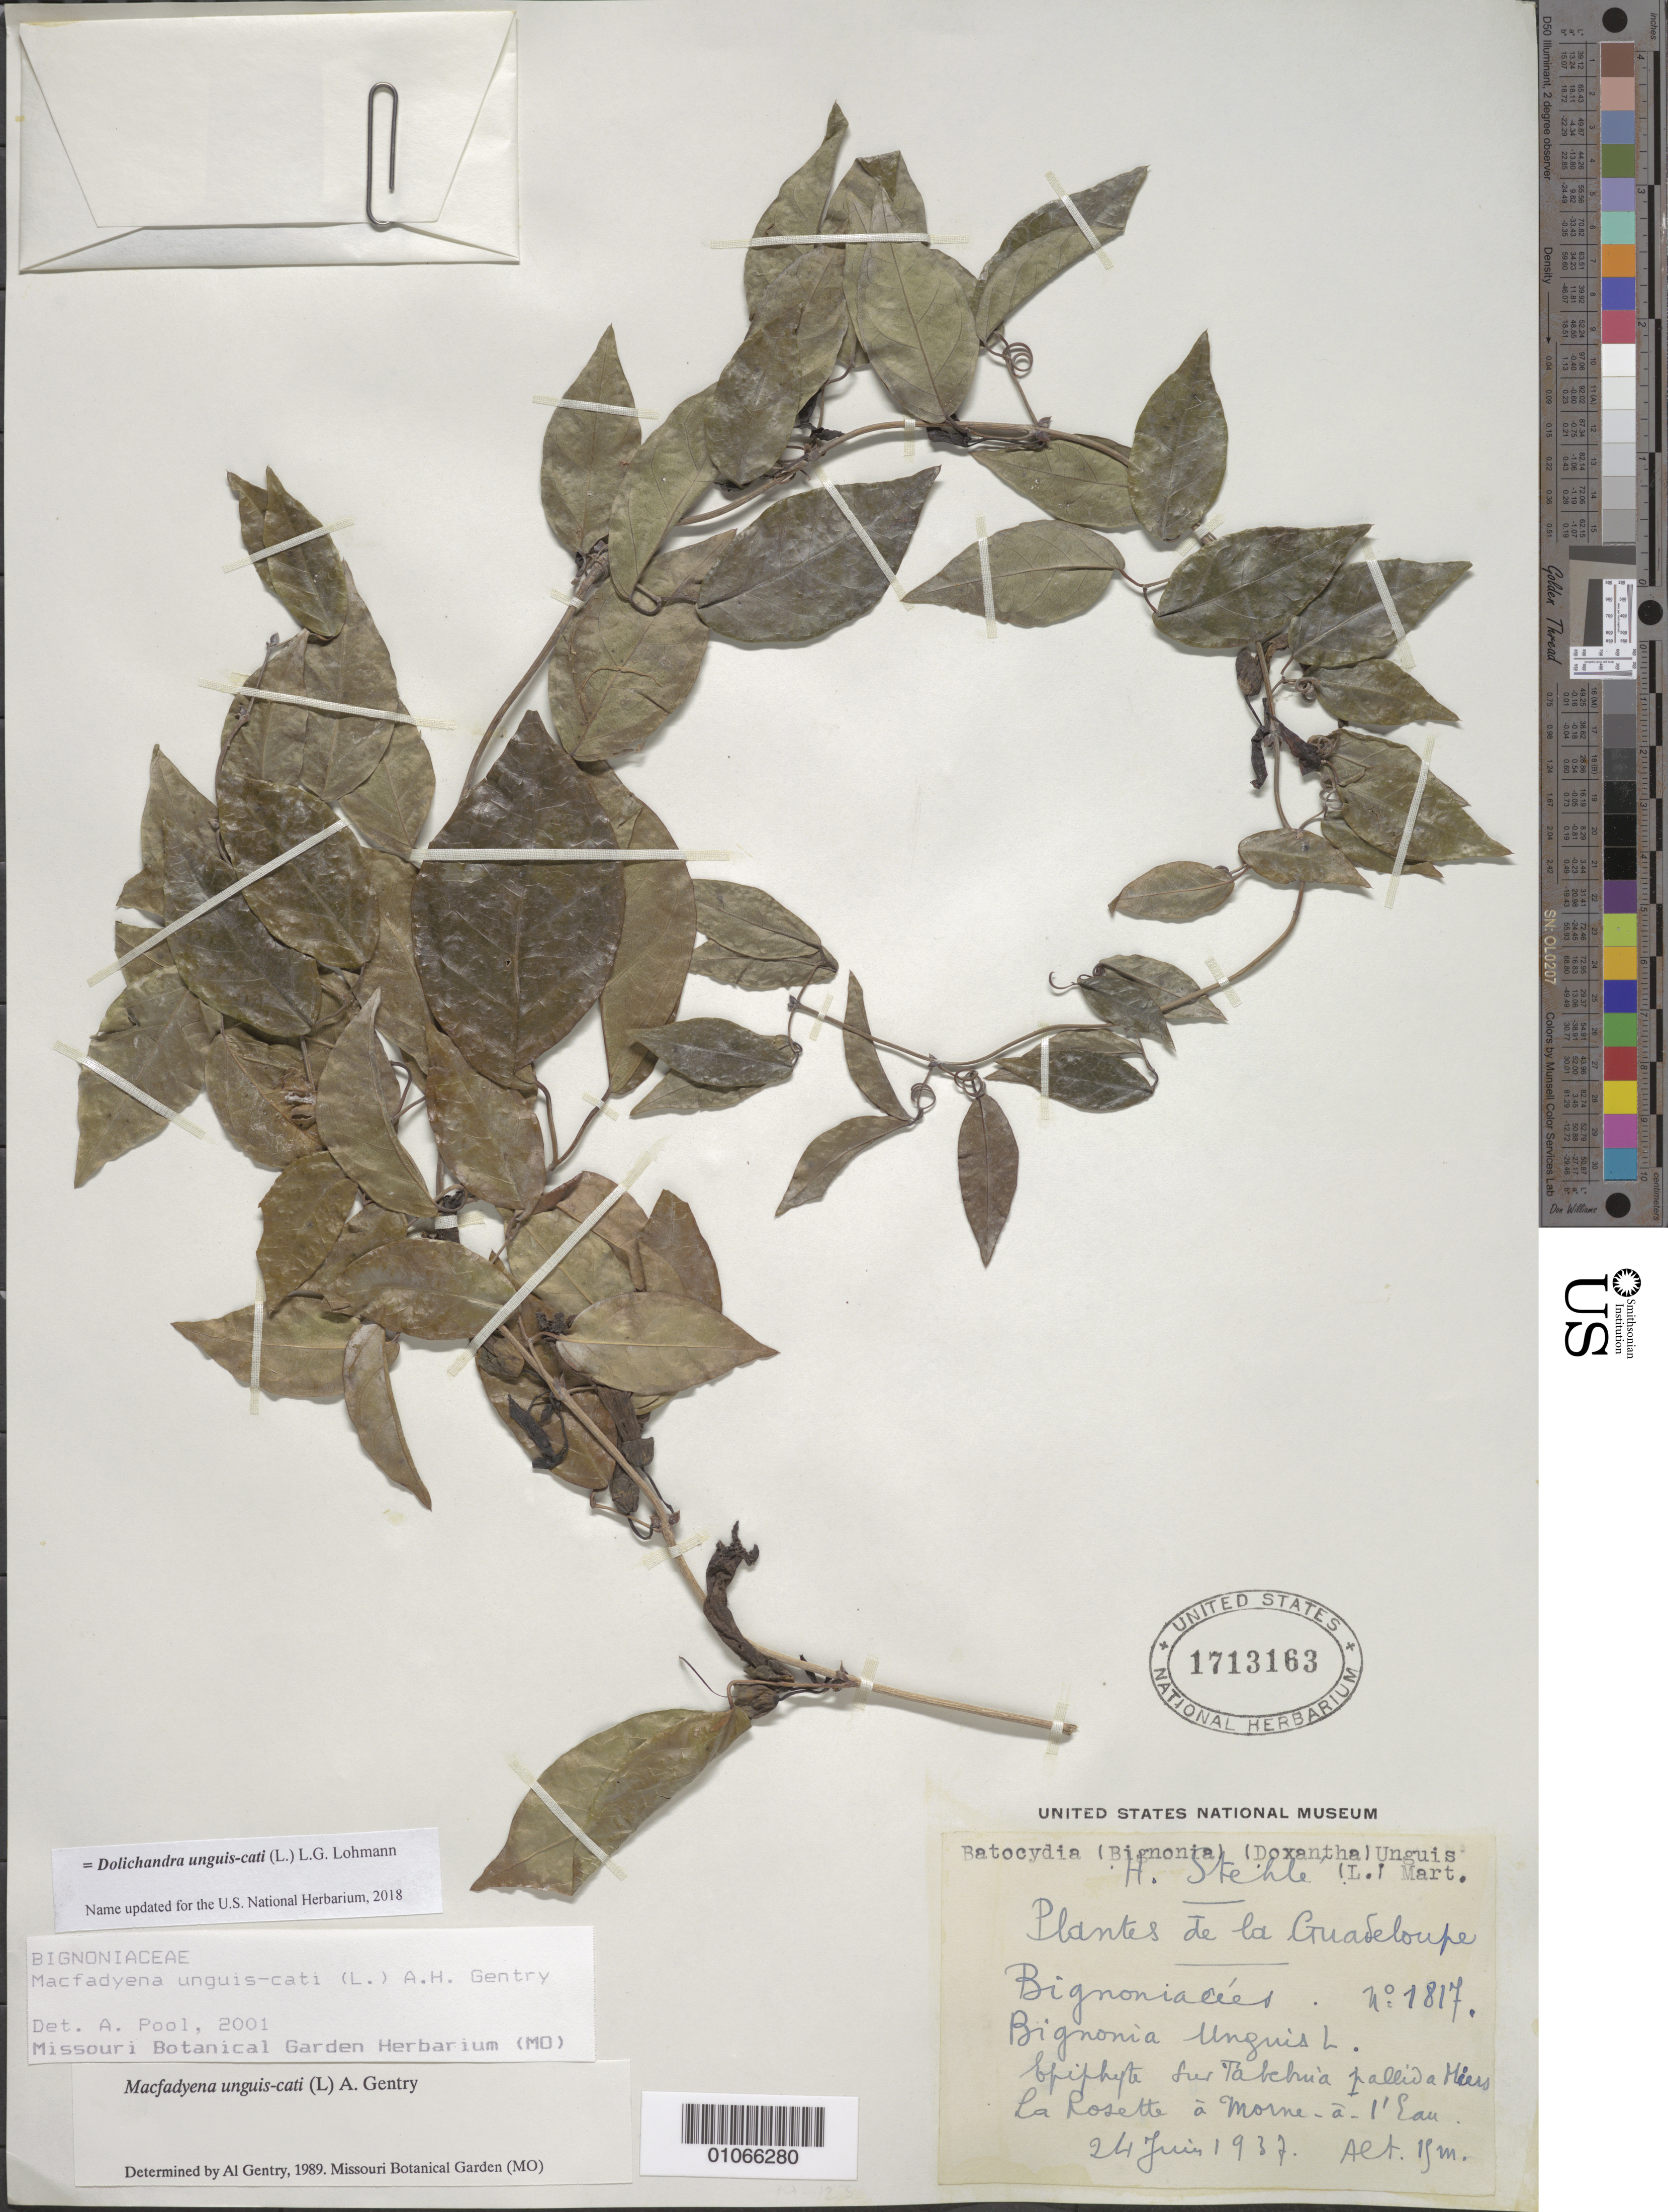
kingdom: Plantae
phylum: Tracheophyta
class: Magnoliopsida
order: Lamiales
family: Bignoniaceae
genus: Dolichandra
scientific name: Dolichandra unguis-cati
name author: (L.) L.G. Lohmann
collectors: H. Stehlé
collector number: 1817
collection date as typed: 24 Jun 1937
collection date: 1937-06-24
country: Guadeloupe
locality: La Rosette a Morne.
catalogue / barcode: US 1713163